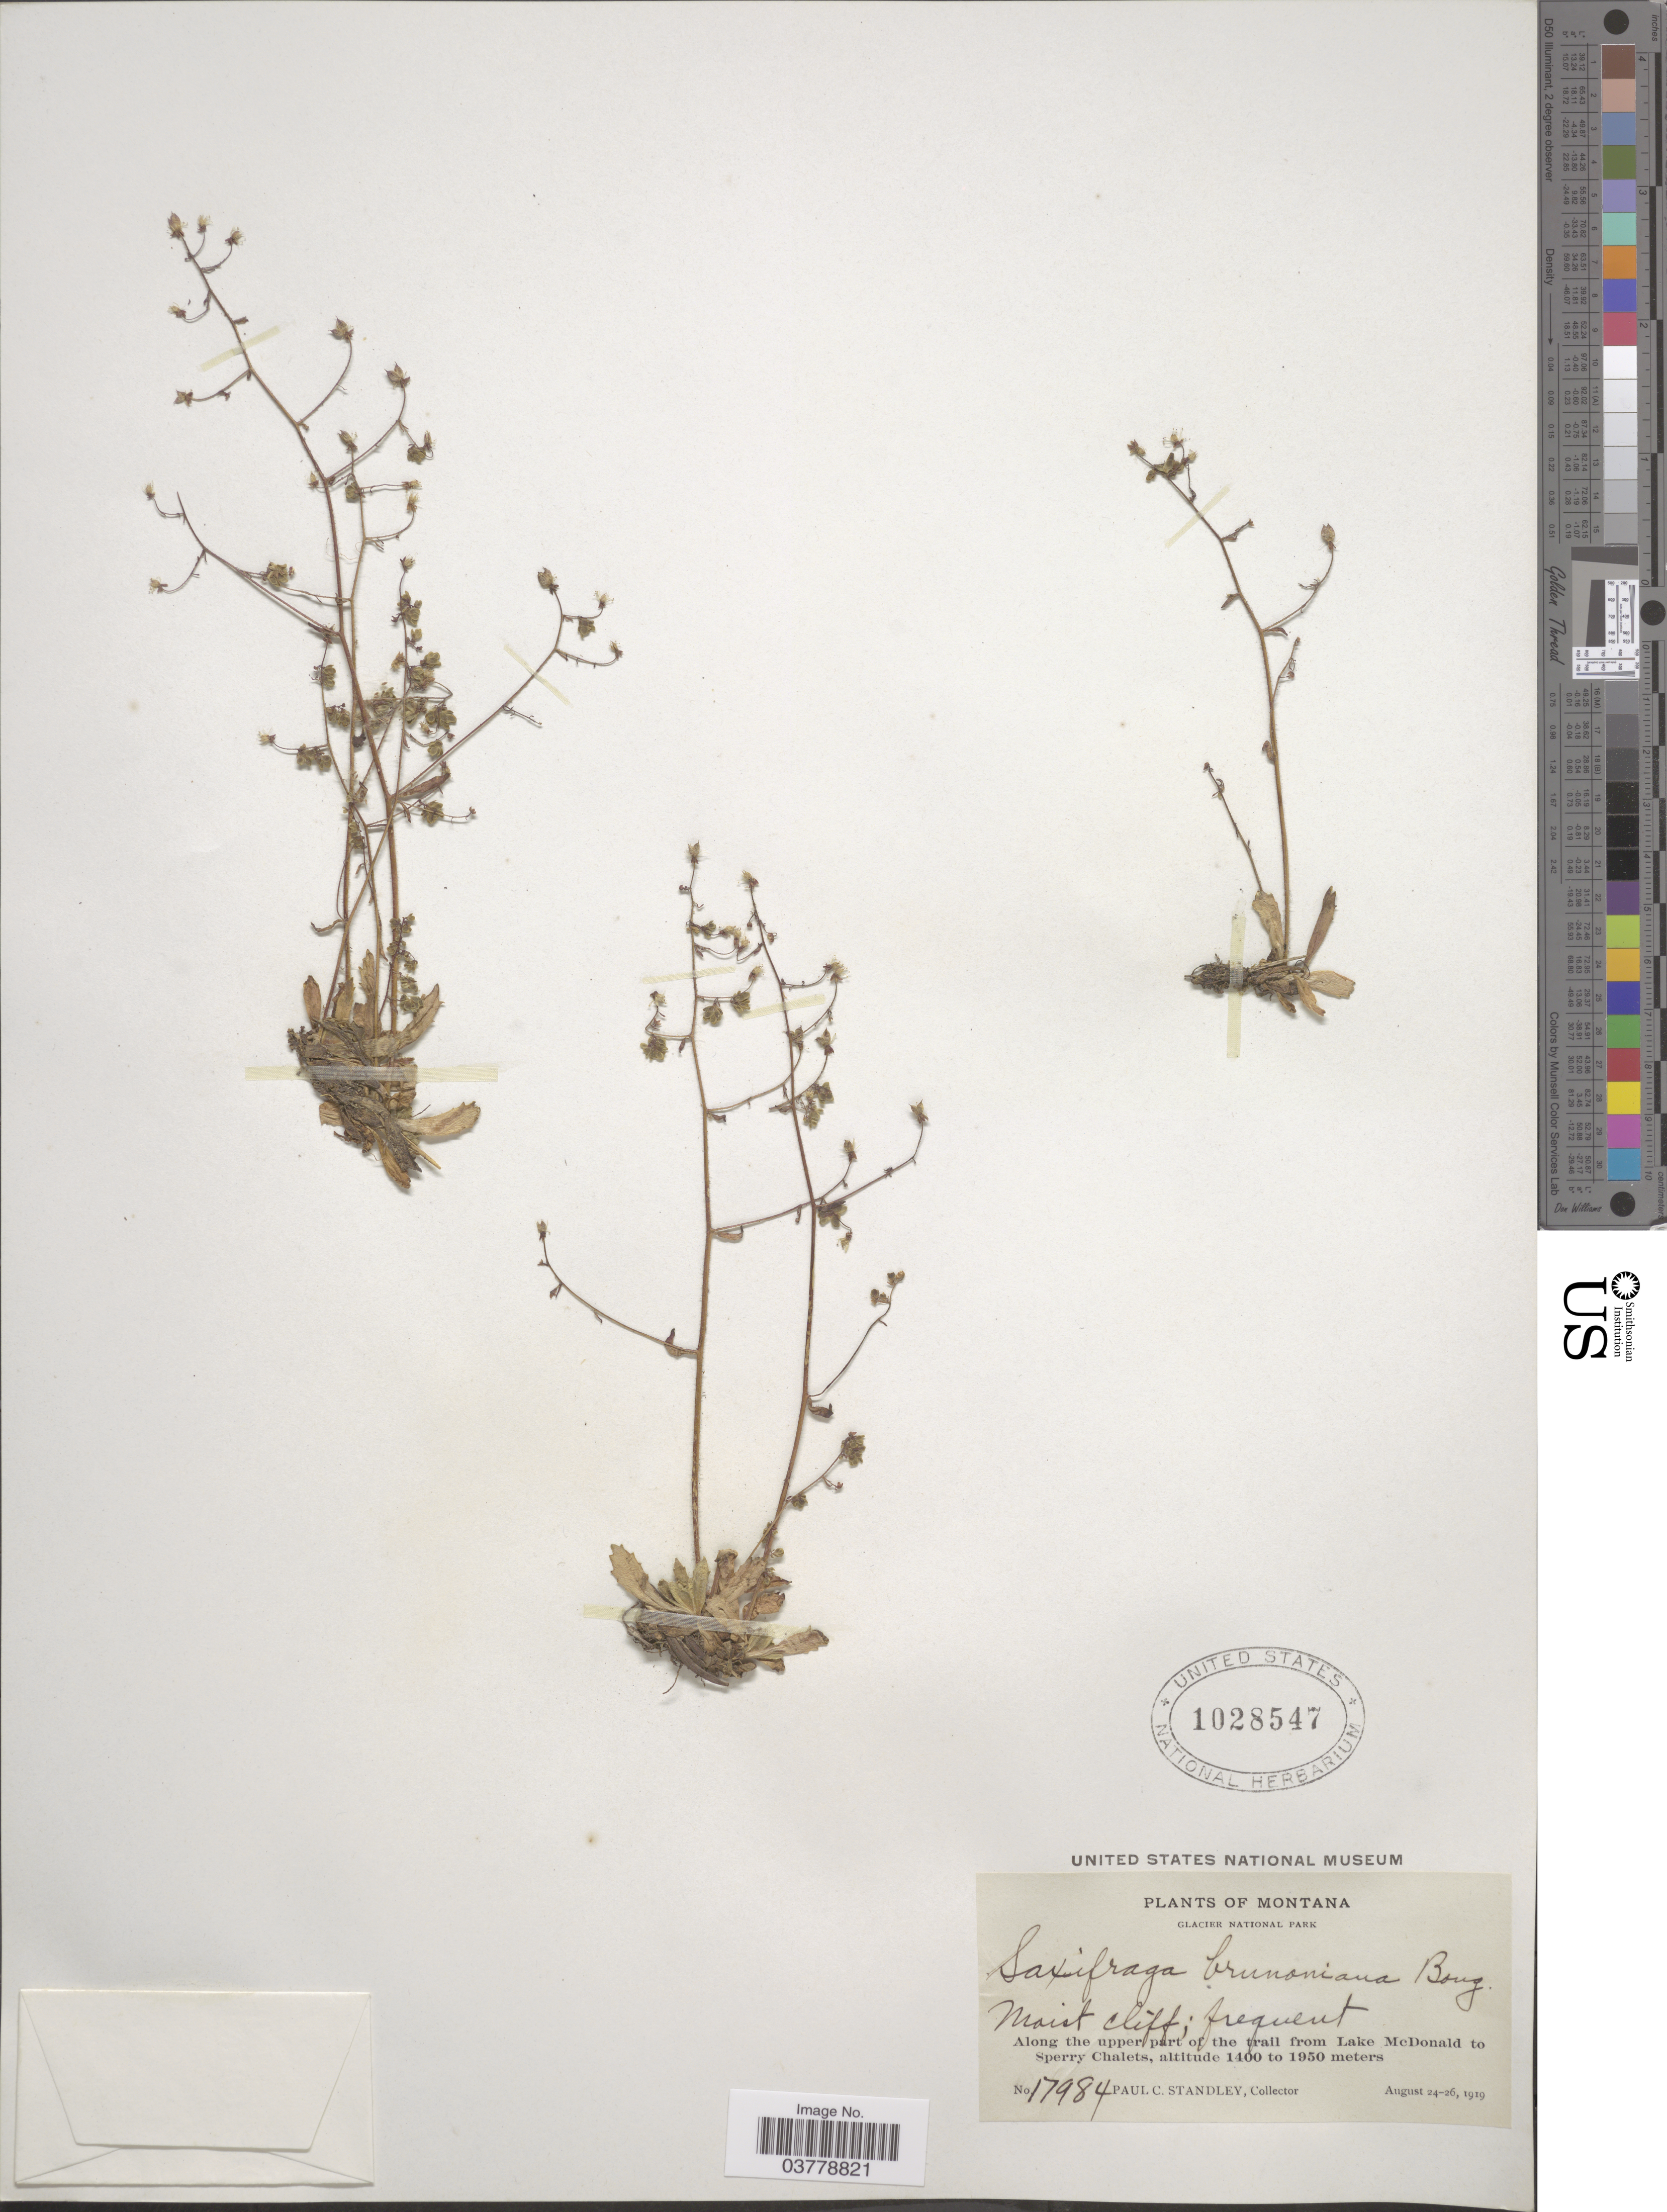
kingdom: Plantae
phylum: Tracheophyta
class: Magnoliopsida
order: Saxifragales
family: Saxifragaceae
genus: Micranthes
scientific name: Micranthes ferruginea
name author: (Graham) Brouillet & Gornall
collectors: P. C. Standley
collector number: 17984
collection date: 1919-08-24/1919-08-26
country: United States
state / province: Montana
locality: Glacier National Park. Along the upper part of the trail from Lake McDonald to Sperry Chalets.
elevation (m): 1400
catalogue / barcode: US 1028547